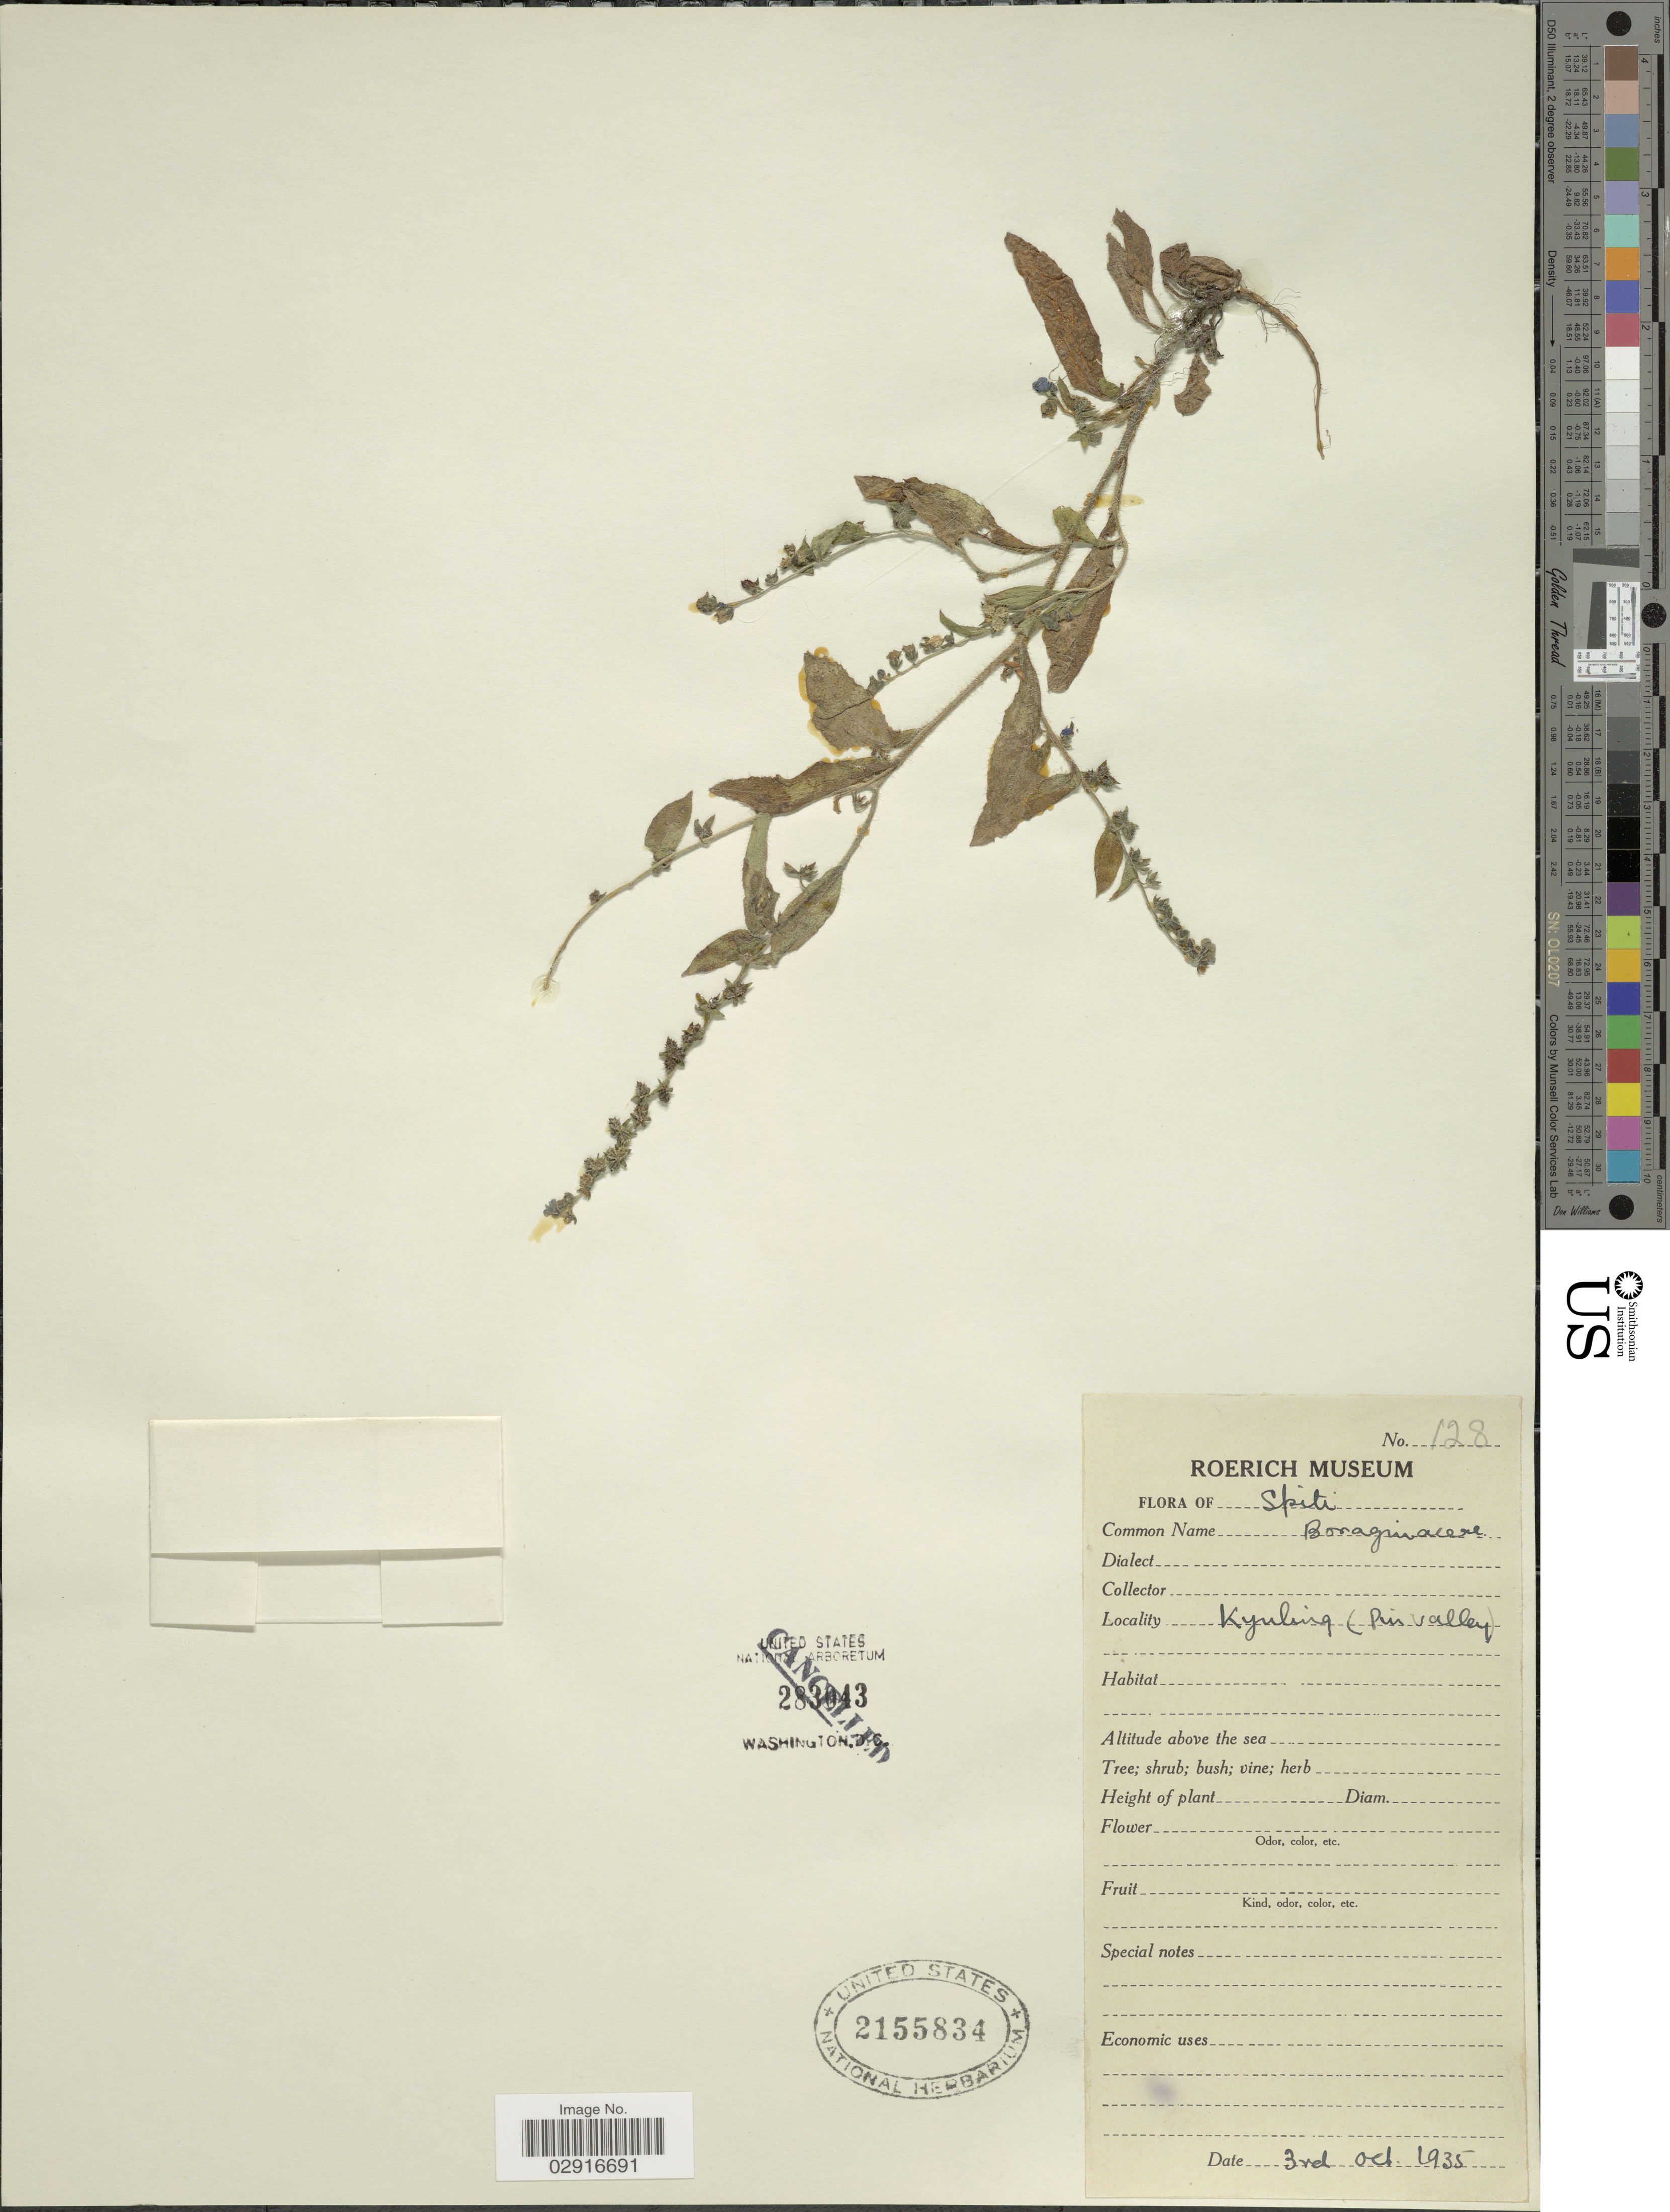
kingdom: Plantae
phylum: Tracheophyta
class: Magnoliopsida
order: Boraginales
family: Boraginaceae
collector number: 128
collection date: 1935-10-03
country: India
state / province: Himachal Pradesh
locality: Spiti. Kyuling (Pin Valley).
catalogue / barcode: US 2155834